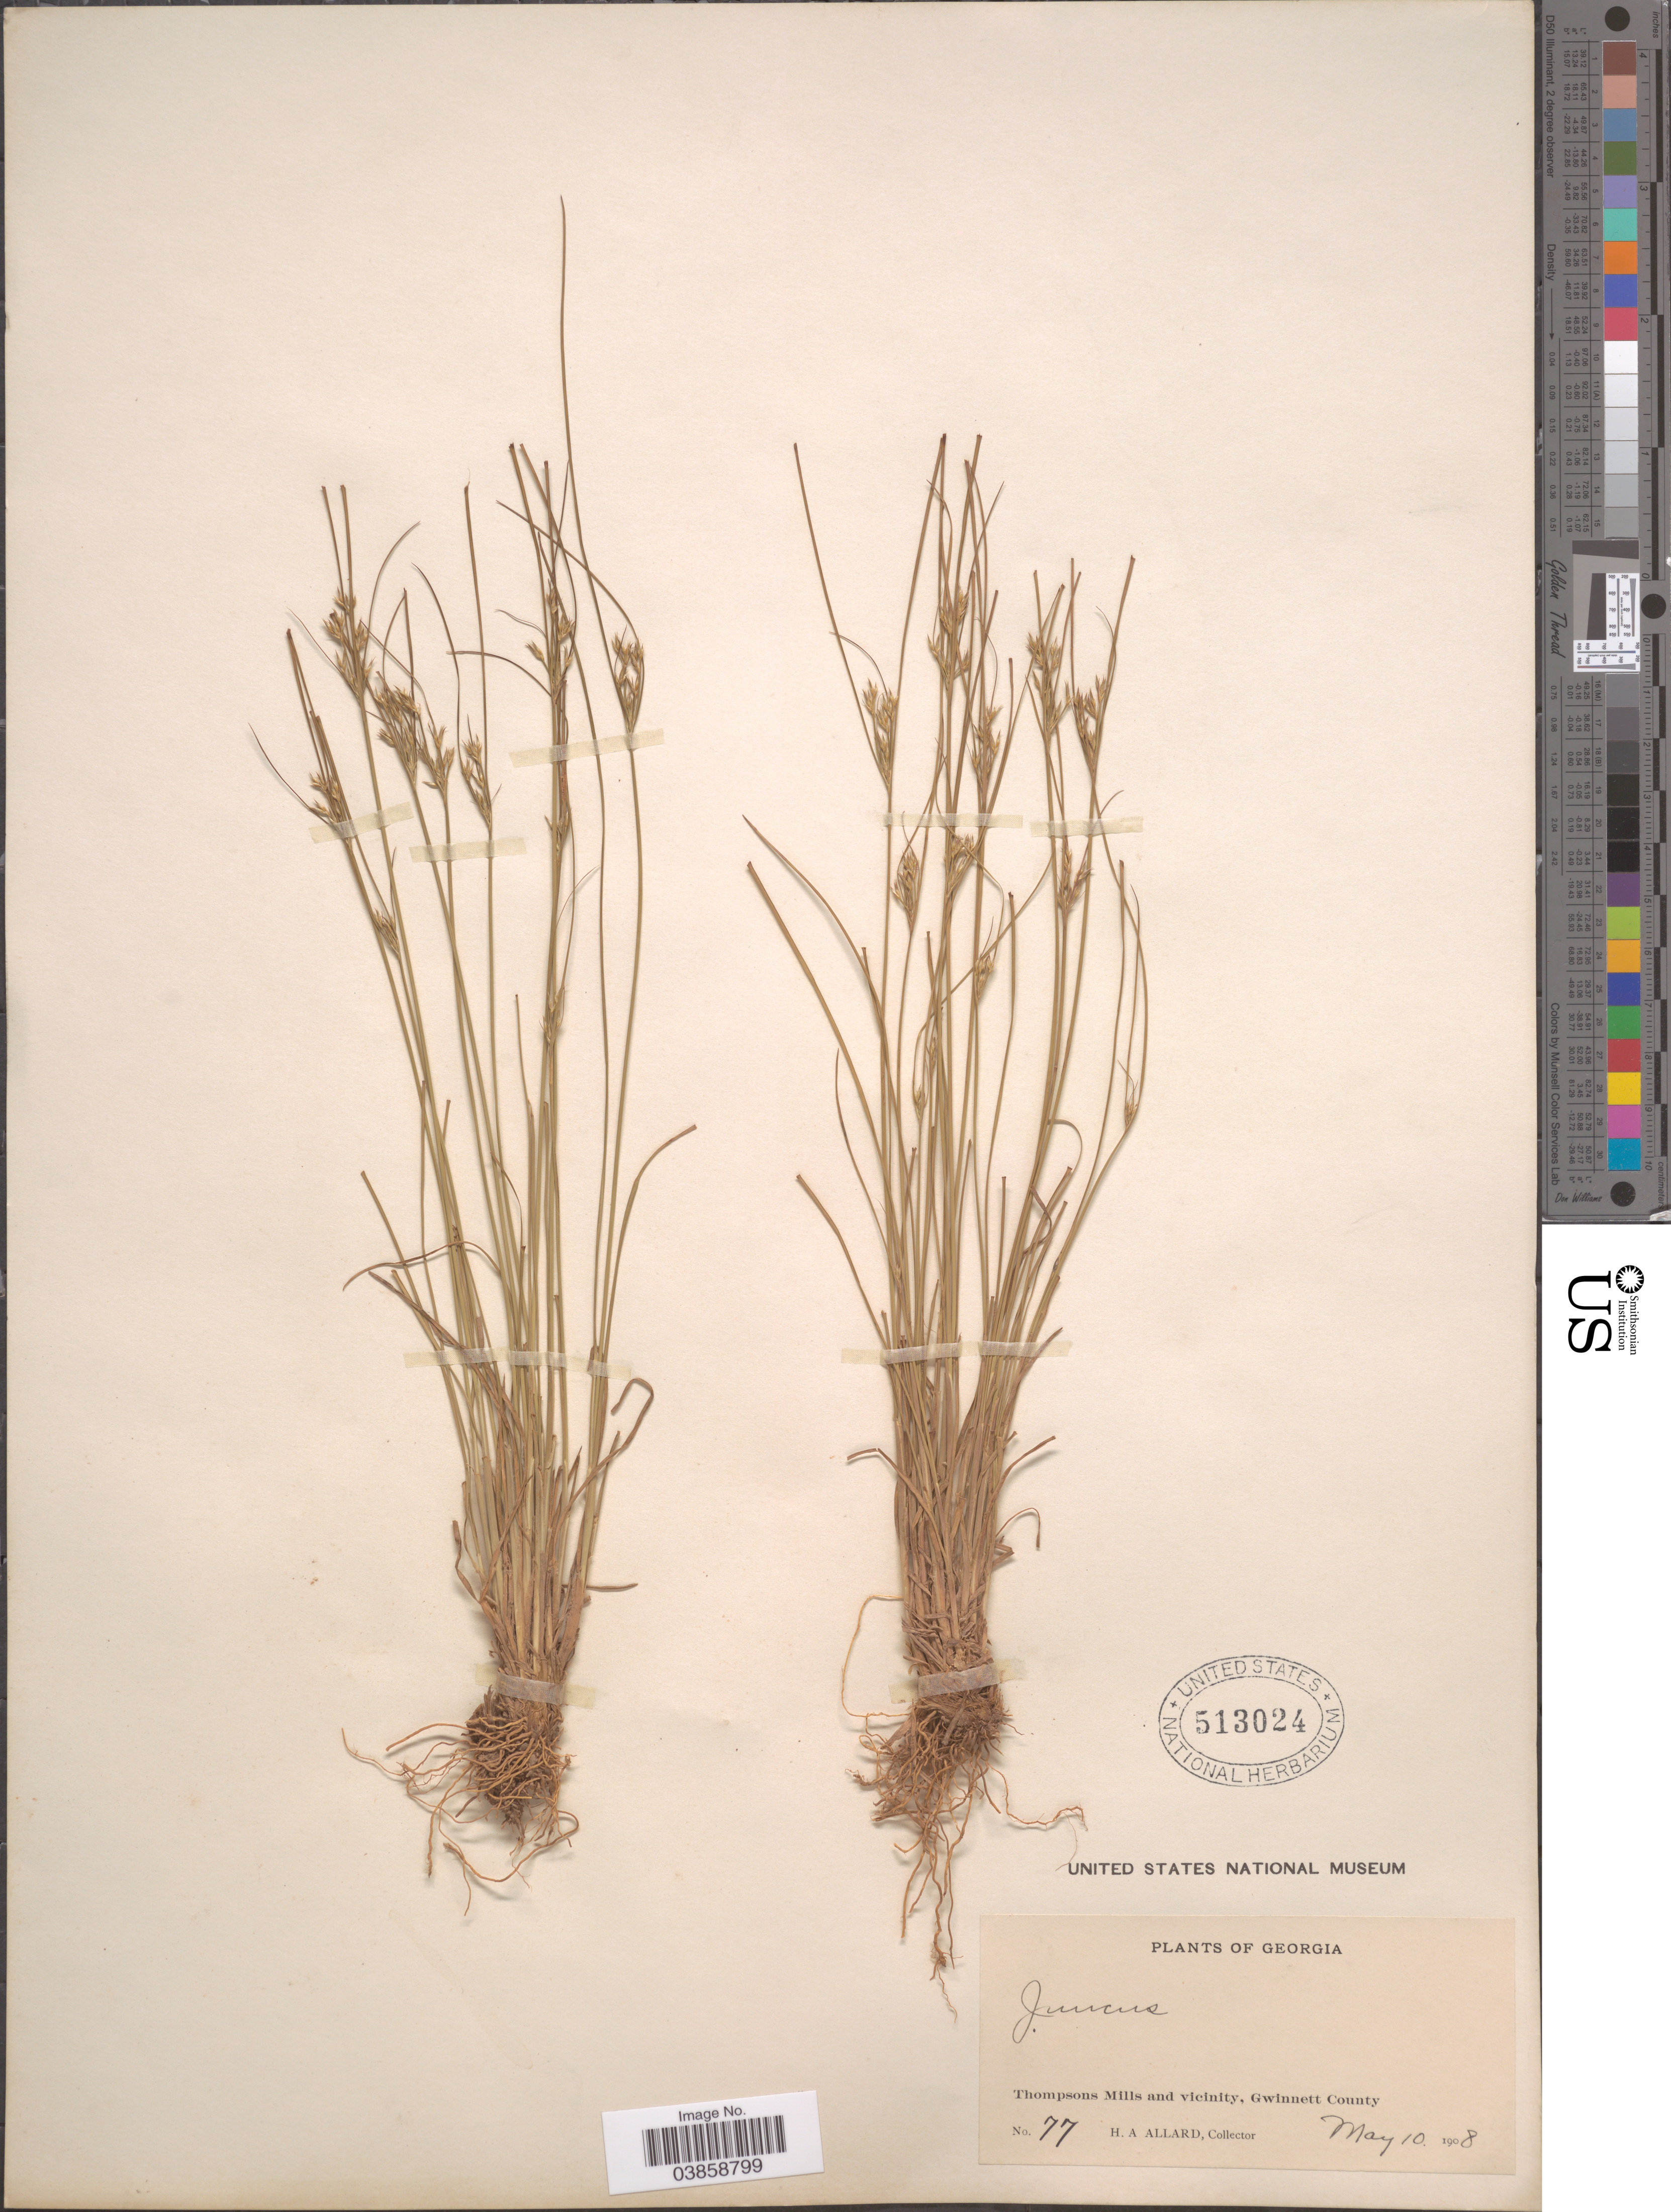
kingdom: Plantae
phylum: Tracheophyta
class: Liliopsida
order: Poales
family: Juncaceae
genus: Juncus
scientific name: Juncus sp.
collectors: H. A. Allard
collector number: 77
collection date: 1908-05-10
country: United States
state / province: Georgia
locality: Thompsons Mills and vicinity, Gwinnett County.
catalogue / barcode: US 513024